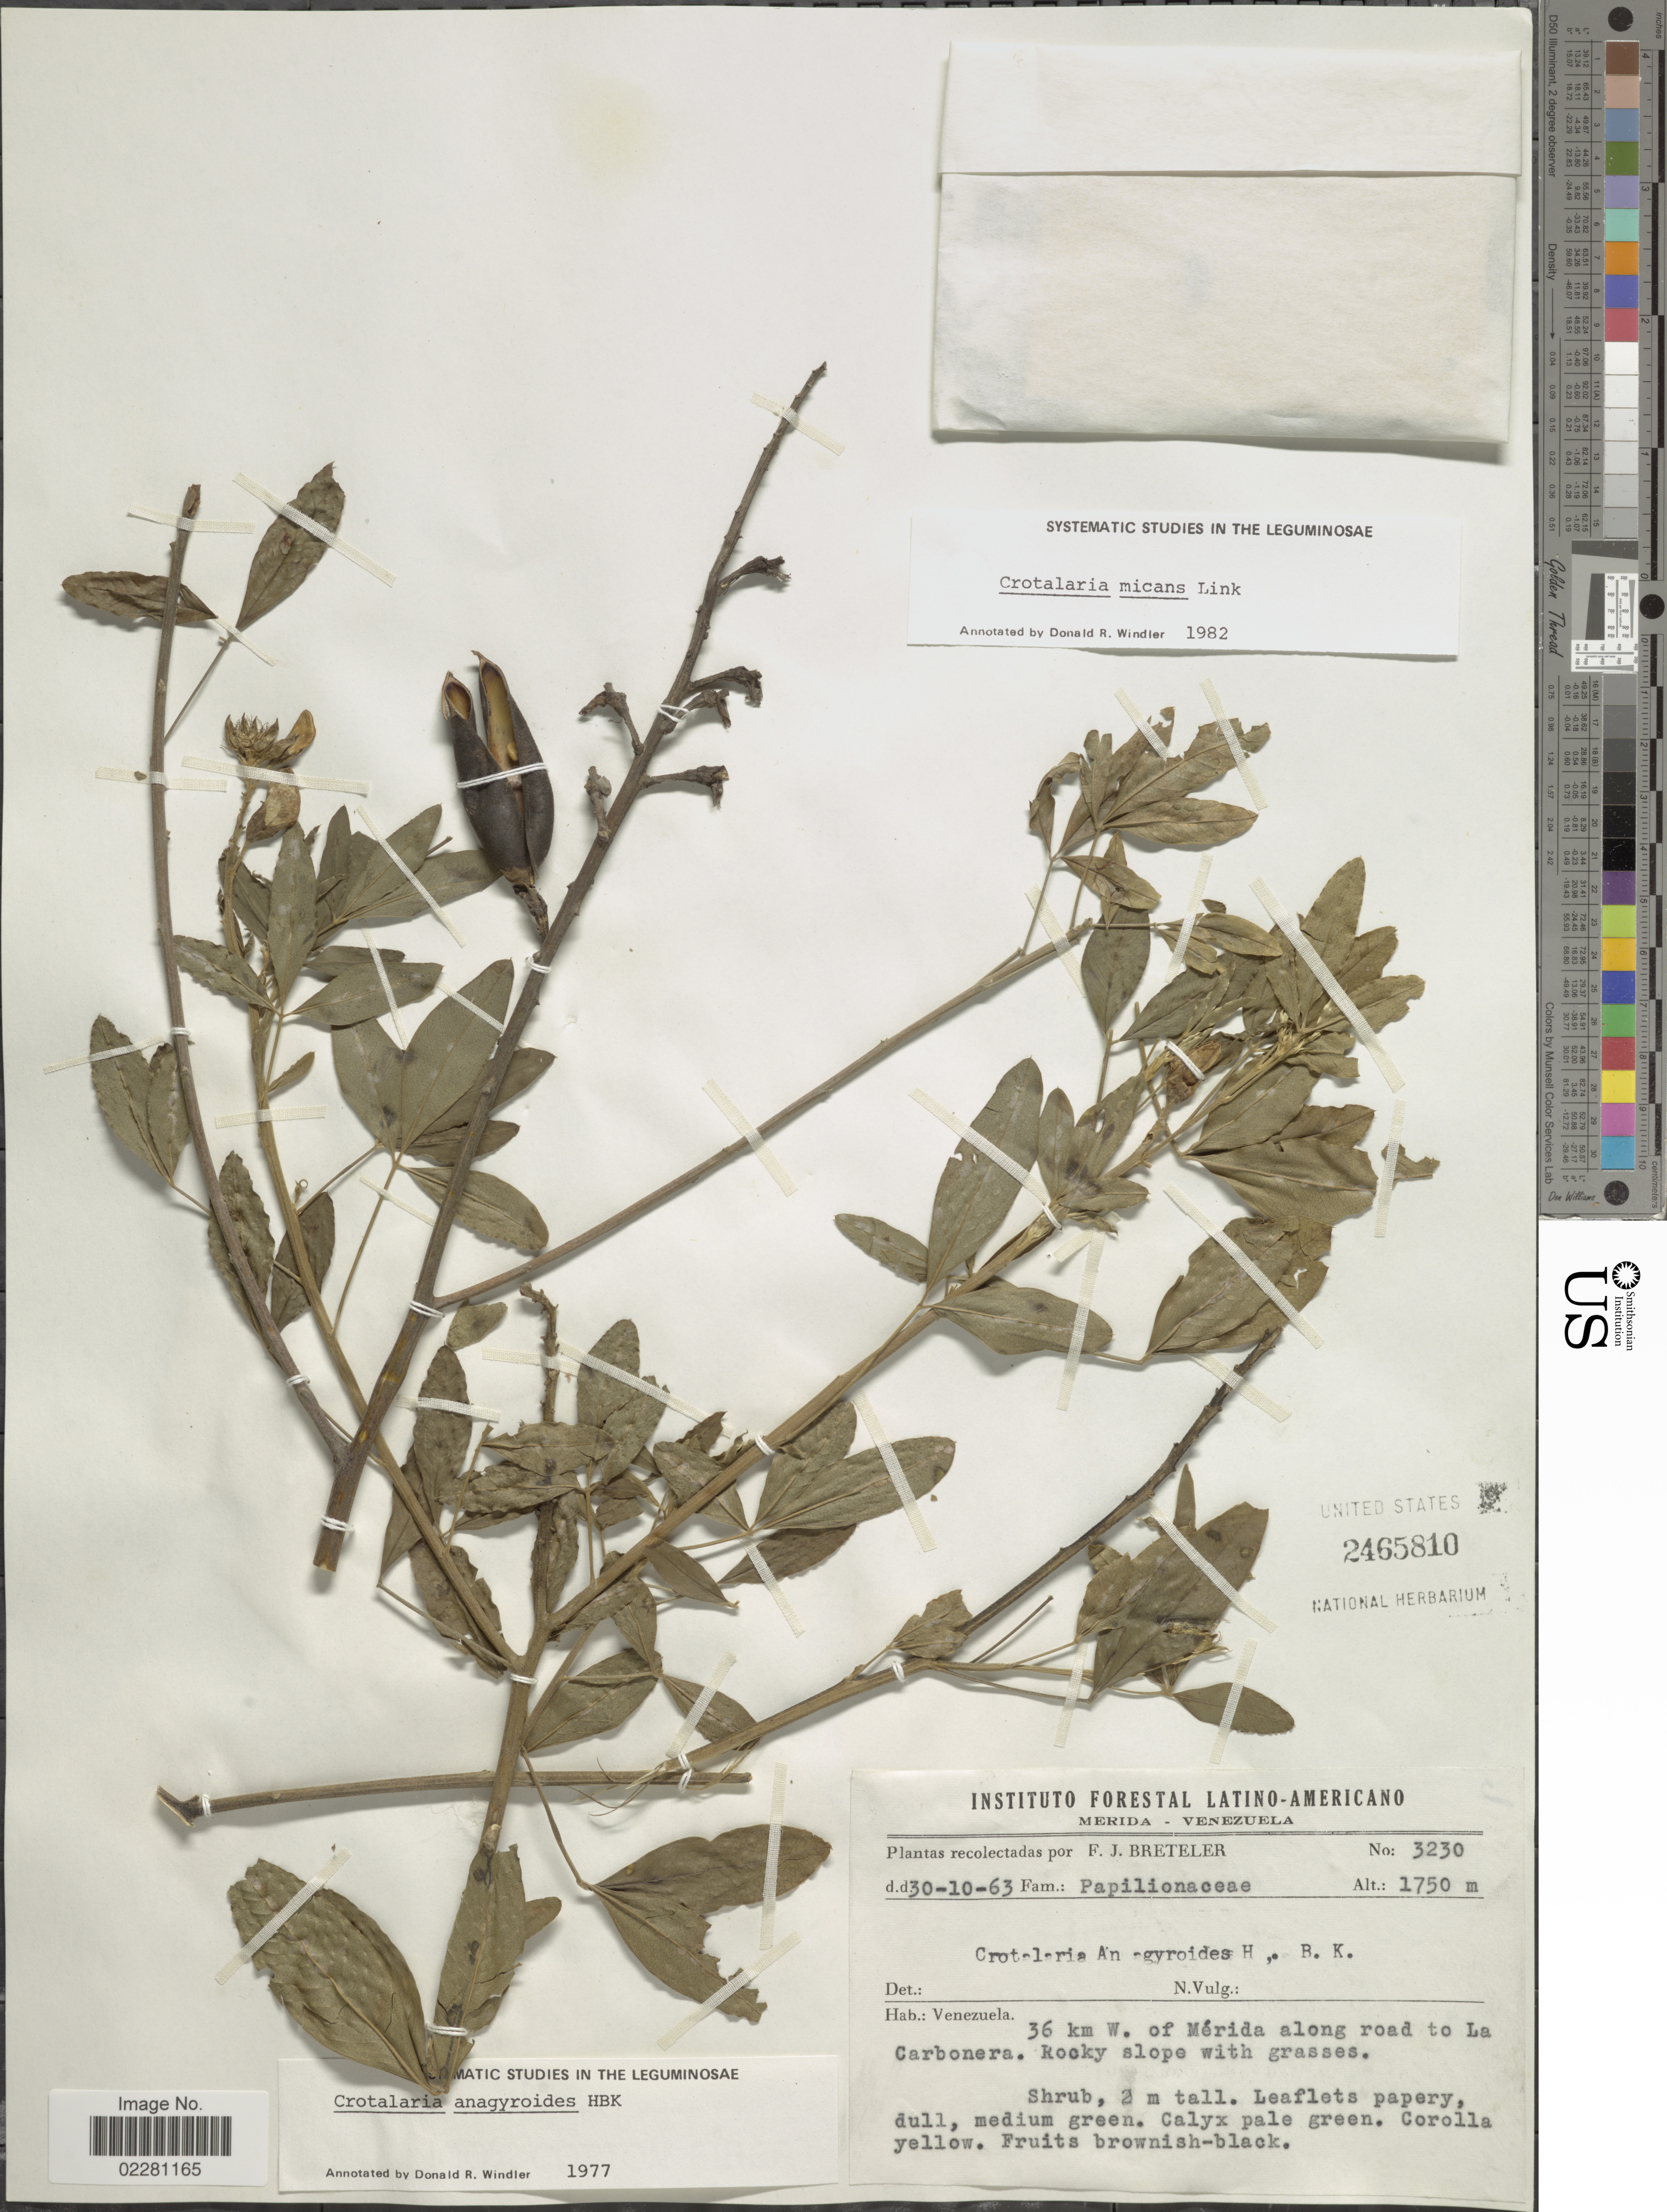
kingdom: Plantae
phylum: Tracheophyta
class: Magnoliopsida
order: Fabales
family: Fabaceae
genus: Crotalaria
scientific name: Crotalaria micans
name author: Link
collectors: F. J. Breteler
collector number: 3230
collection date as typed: Transcribed d/m/y: 30/10/63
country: Venezuela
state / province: Mérida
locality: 36 km W of Merida along road to La Carbonera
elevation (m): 1750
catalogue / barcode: US 2465810